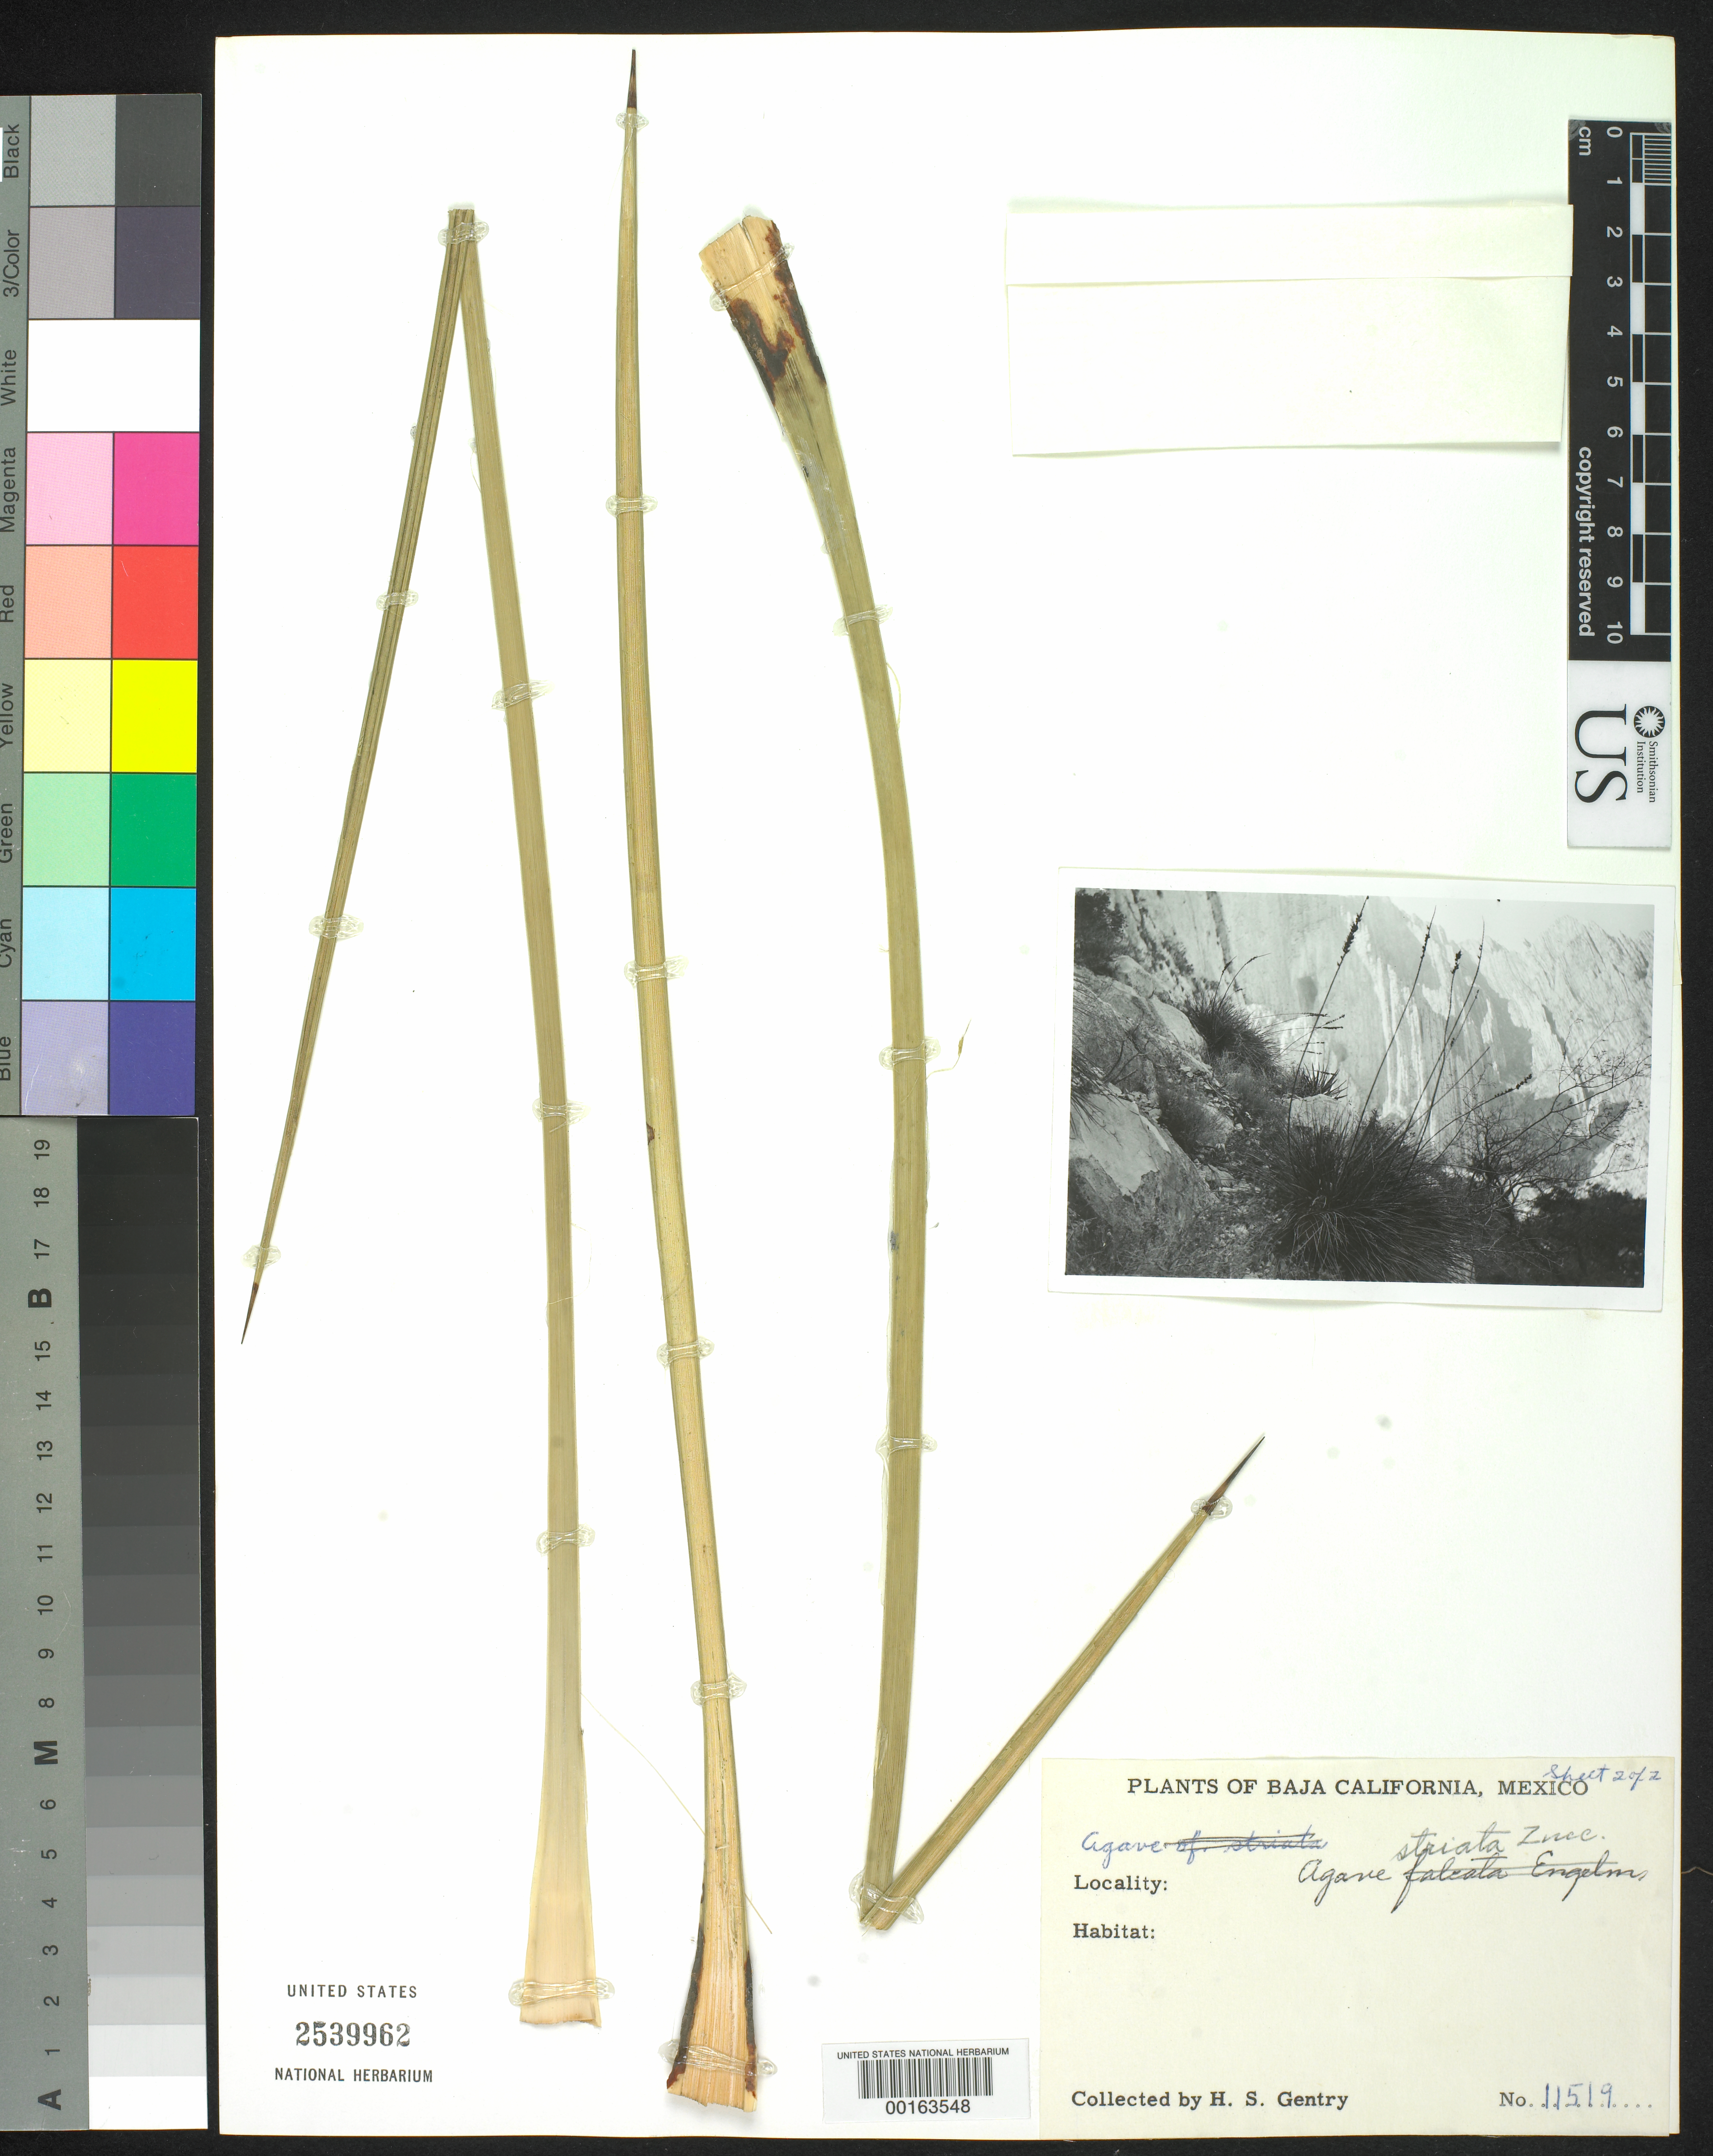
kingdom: Plantae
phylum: Tracheophyta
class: Liliopsida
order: Asparagales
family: Asparagaceae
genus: Agave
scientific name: Agave striata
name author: Zucc.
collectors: H. S. Gentry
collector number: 11519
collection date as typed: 30 Jan 1952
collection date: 1952-01-30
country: Mexico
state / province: Nuevo León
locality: Canyon huasteca, 8-10 mi W of monterey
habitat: Shade side of cliffs in deep narrow limestone canyon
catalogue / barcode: US 2539962